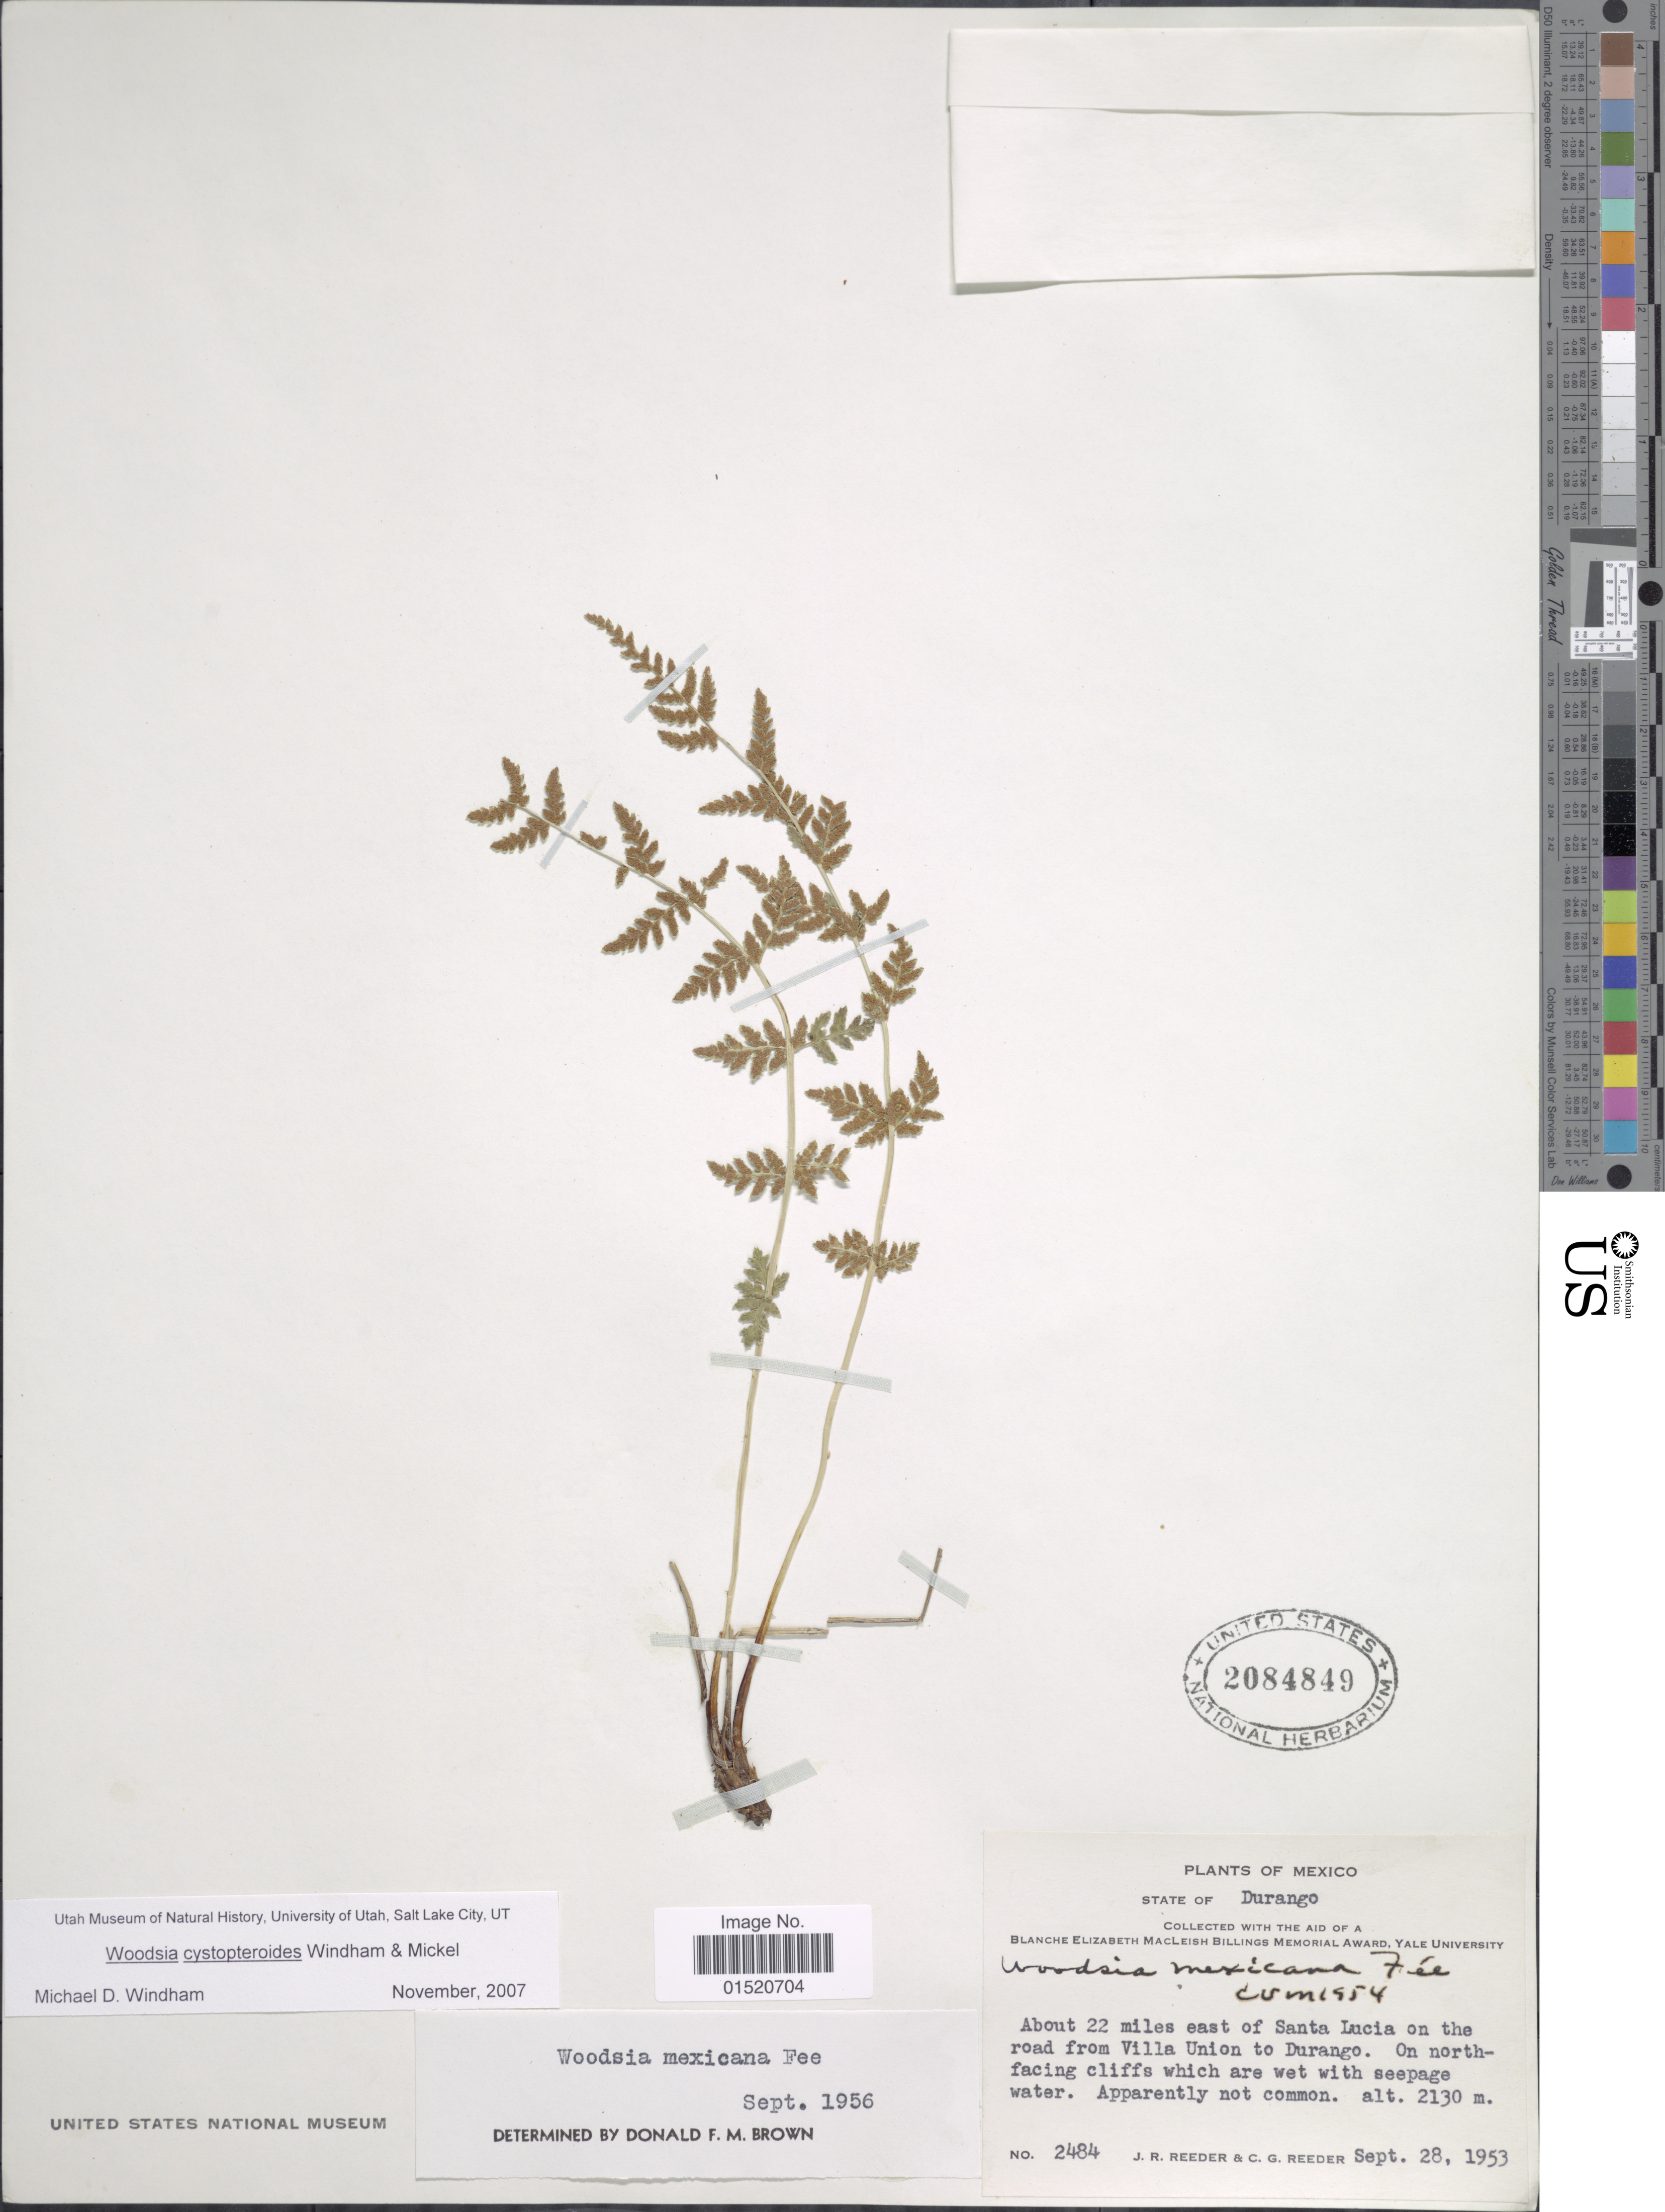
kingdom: Plantae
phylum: Tracheophyta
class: Polypodiopsida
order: Polypodiales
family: Woodsiaceae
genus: Woodsia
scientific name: Woodsia cystopteroides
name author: Windham & Mickel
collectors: J. R. Reeder & C. G. Reeder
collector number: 2484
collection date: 1953-09-28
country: Mexico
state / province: Durango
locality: About 29 miles east of Santa Lucia on the road from Villa Union to Durango. o northfacing cliffs which are wet with seepage water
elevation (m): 2130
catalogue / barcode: US 2084849